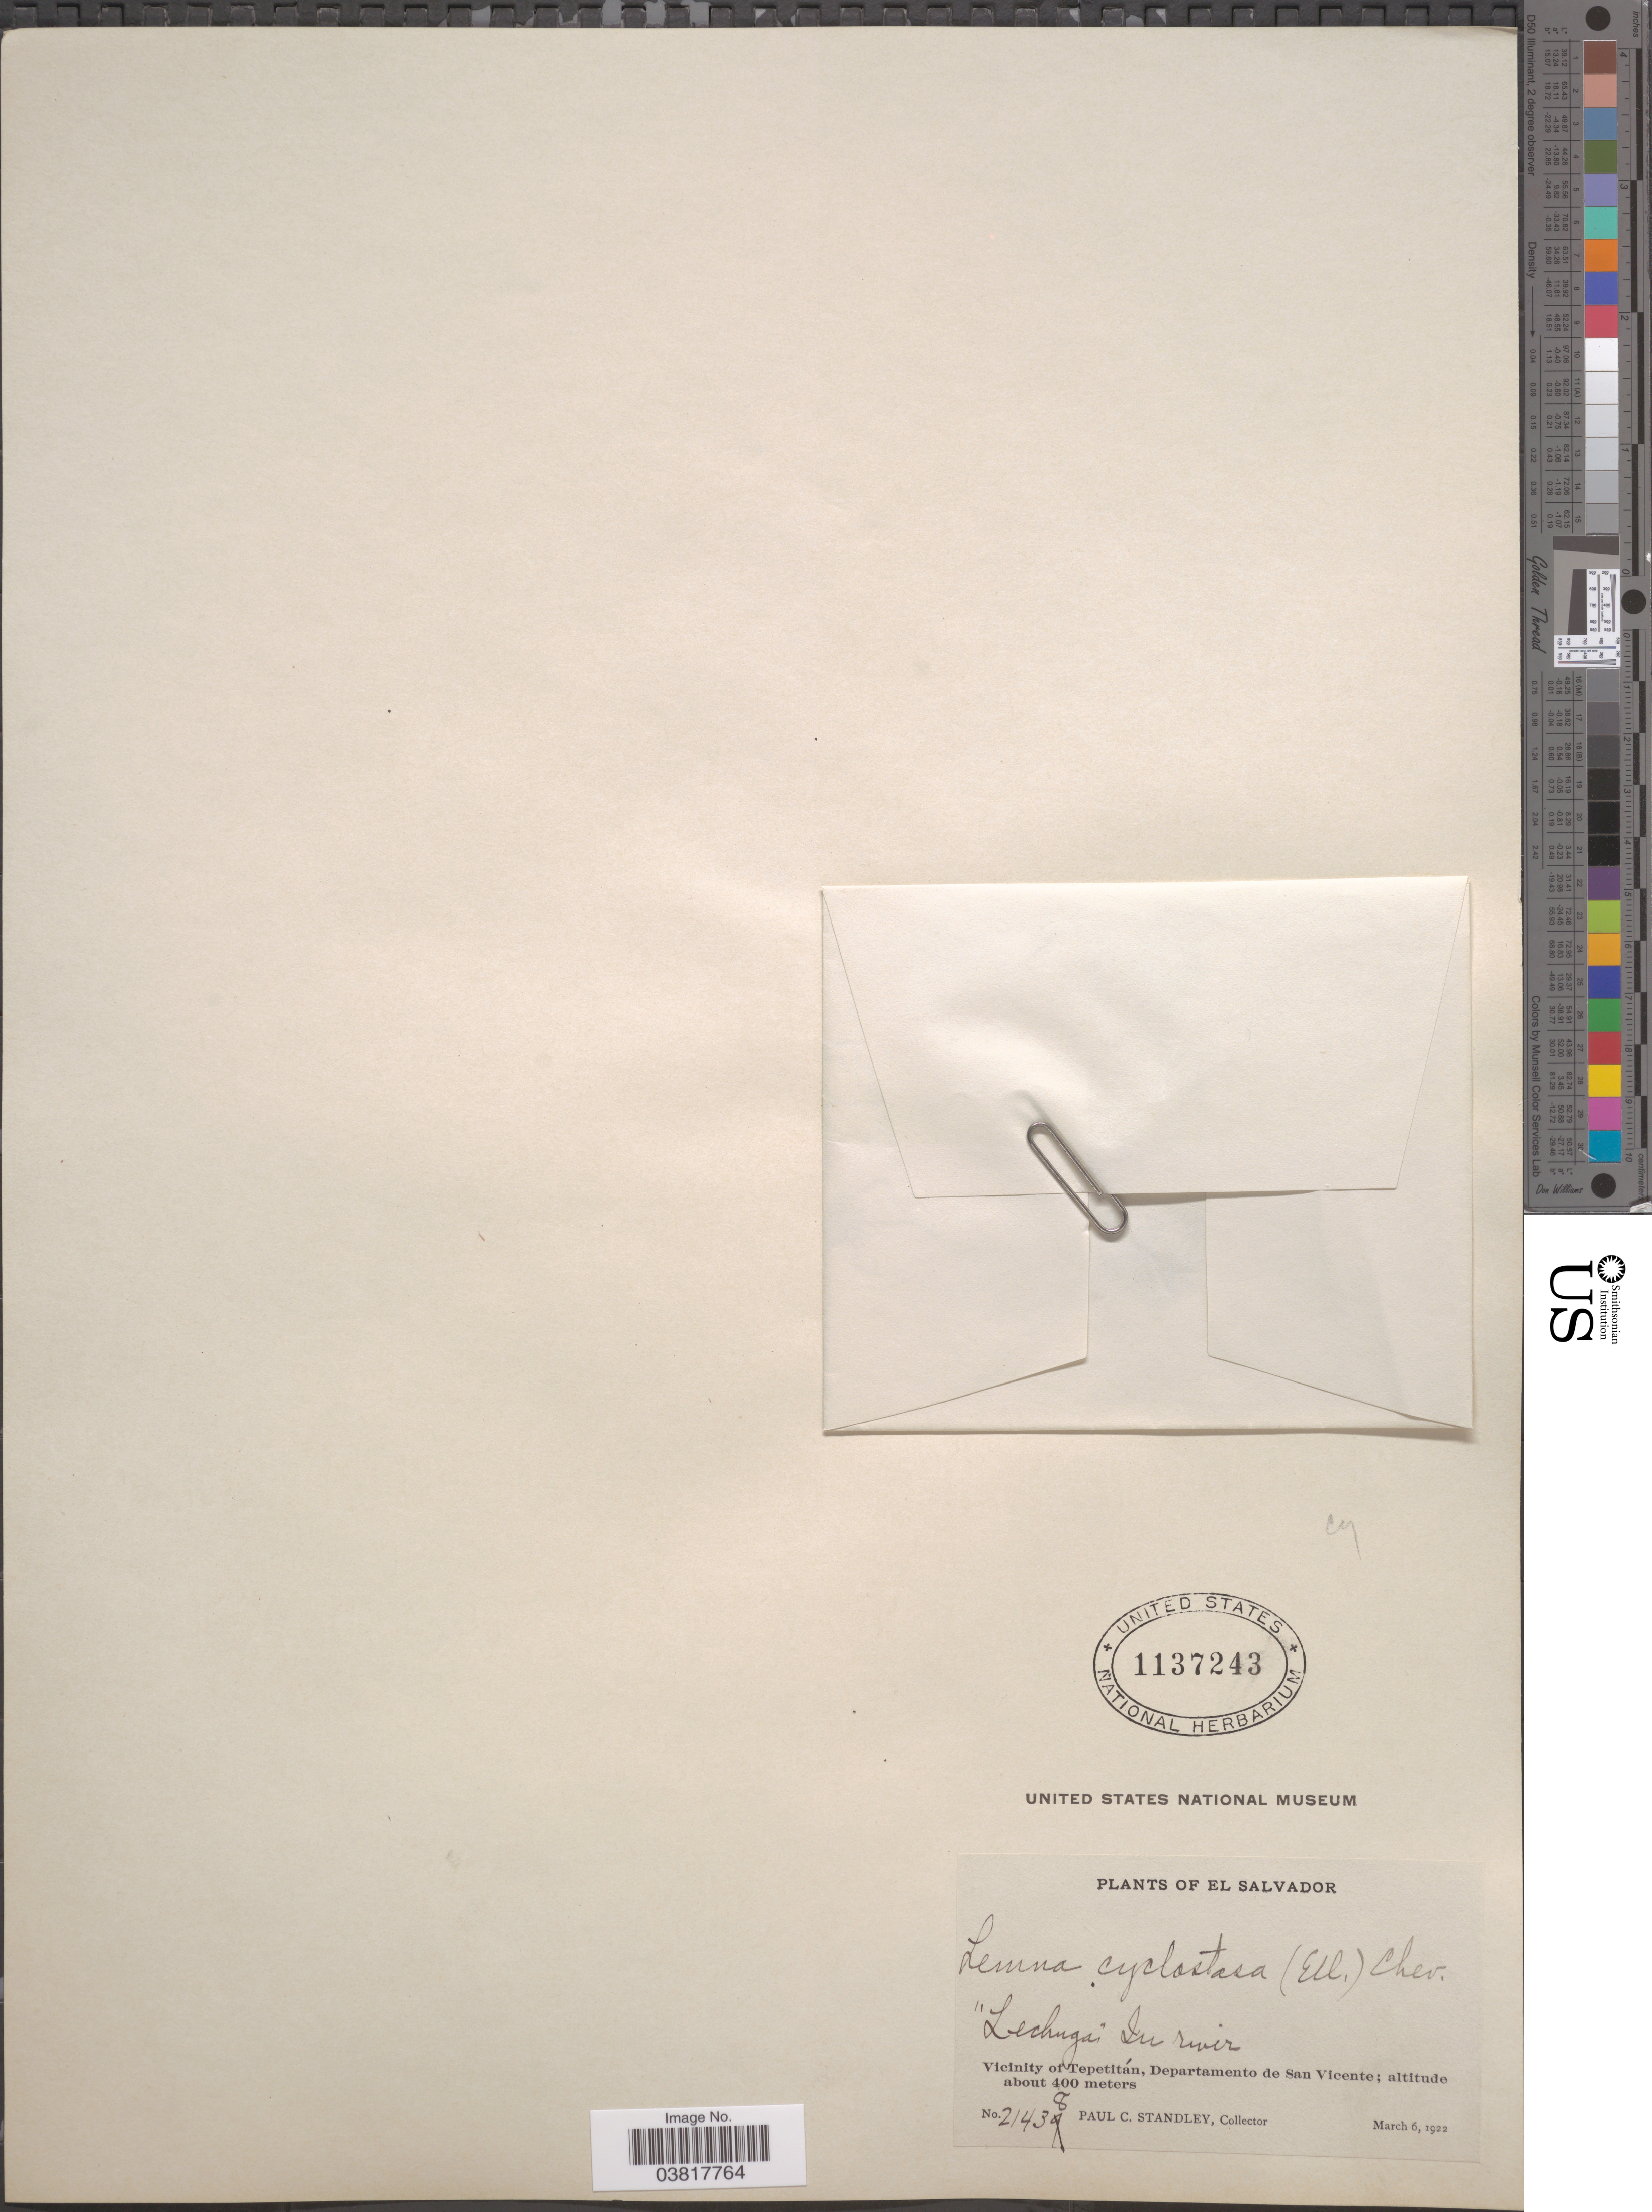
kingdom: Plantae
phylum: Tracheophyta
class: Liliopsida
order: Alismatales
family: Araceae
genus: Lemna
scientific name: Lemna cyclostasa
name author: (Elliott) Chevall. ex C.H. Thomps.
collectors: P. C. Standley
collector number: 21438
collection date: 1922-03-06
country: El Salvador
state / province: San Vincente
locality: Vicinity of Tepetitán, Departamento de San Vicente.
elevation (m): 400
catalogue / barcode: US 1137243